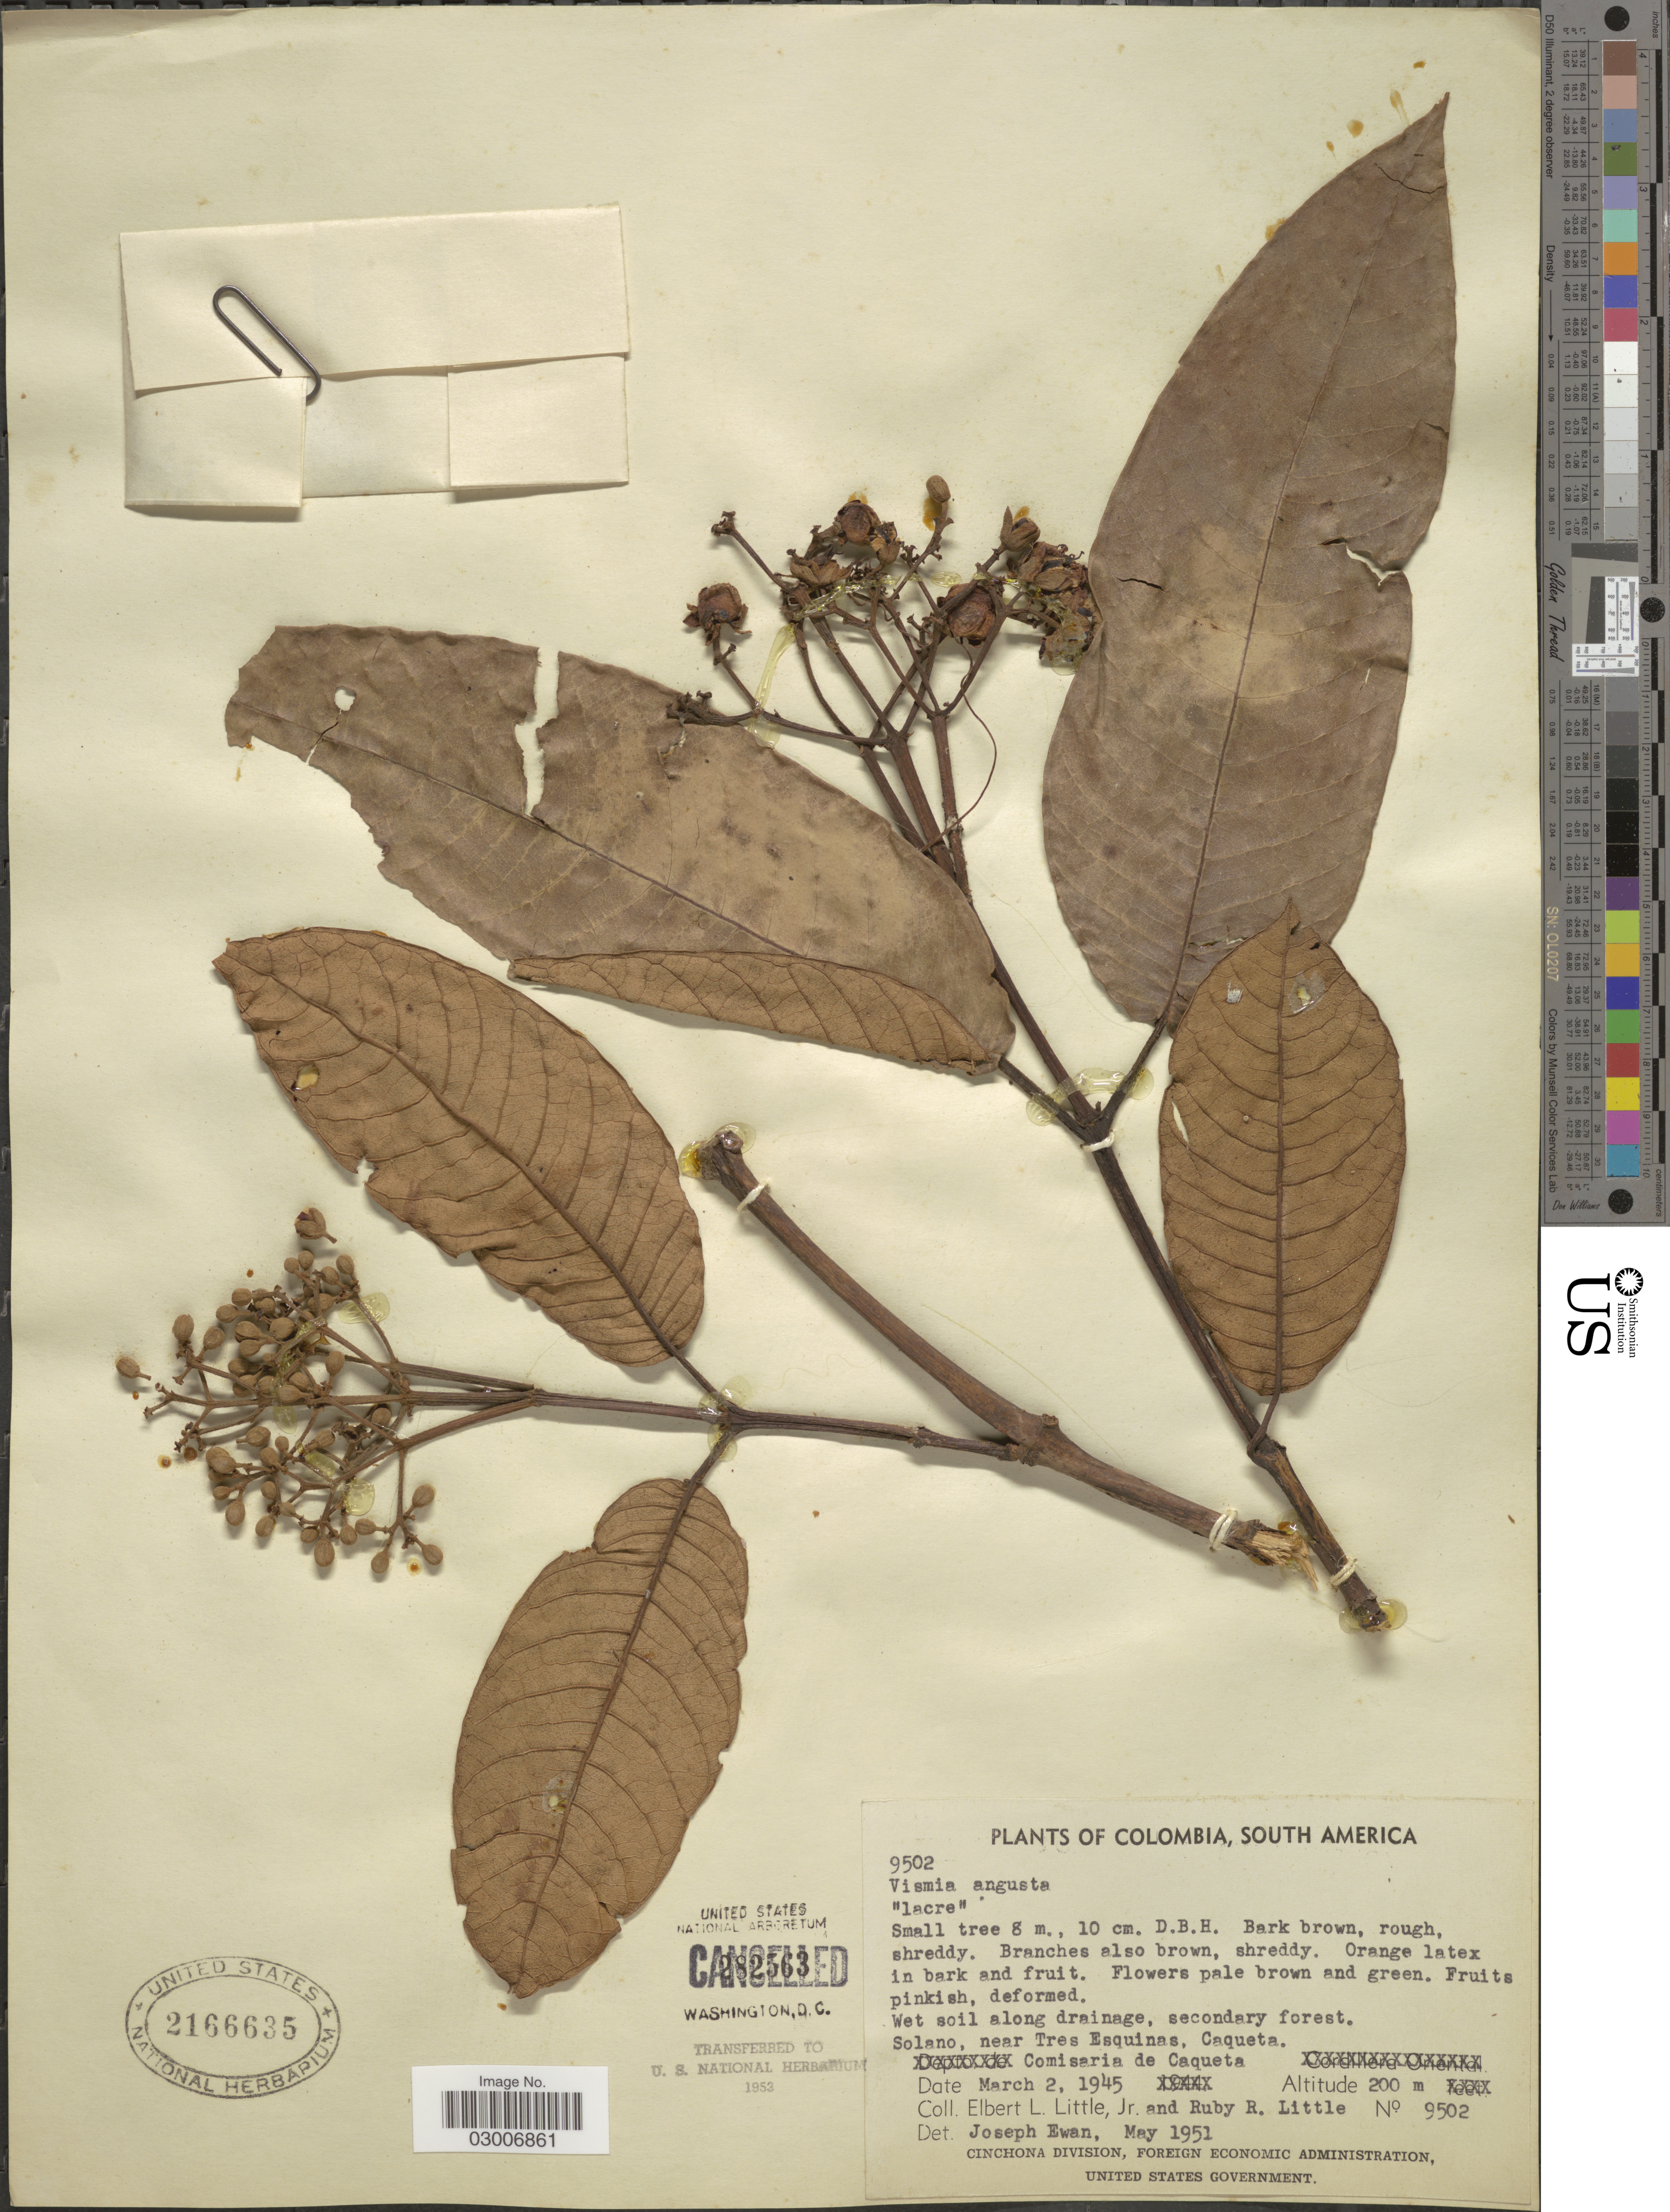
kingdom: Plantae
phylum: Tracheophyta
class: Magnoliopsida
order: Malpighiales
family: Hypericaceae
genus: Vismia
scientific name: Vismia macrophylla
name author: Kunth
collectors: E. L. Little & R. R. Little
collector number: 9502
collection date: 1945-03-02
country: Colombia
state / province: Caquetá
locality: Solano, near Tres Esquinas, Caqueta. Comisaria de Caqueta.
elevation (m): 200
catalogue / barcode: US 2166635